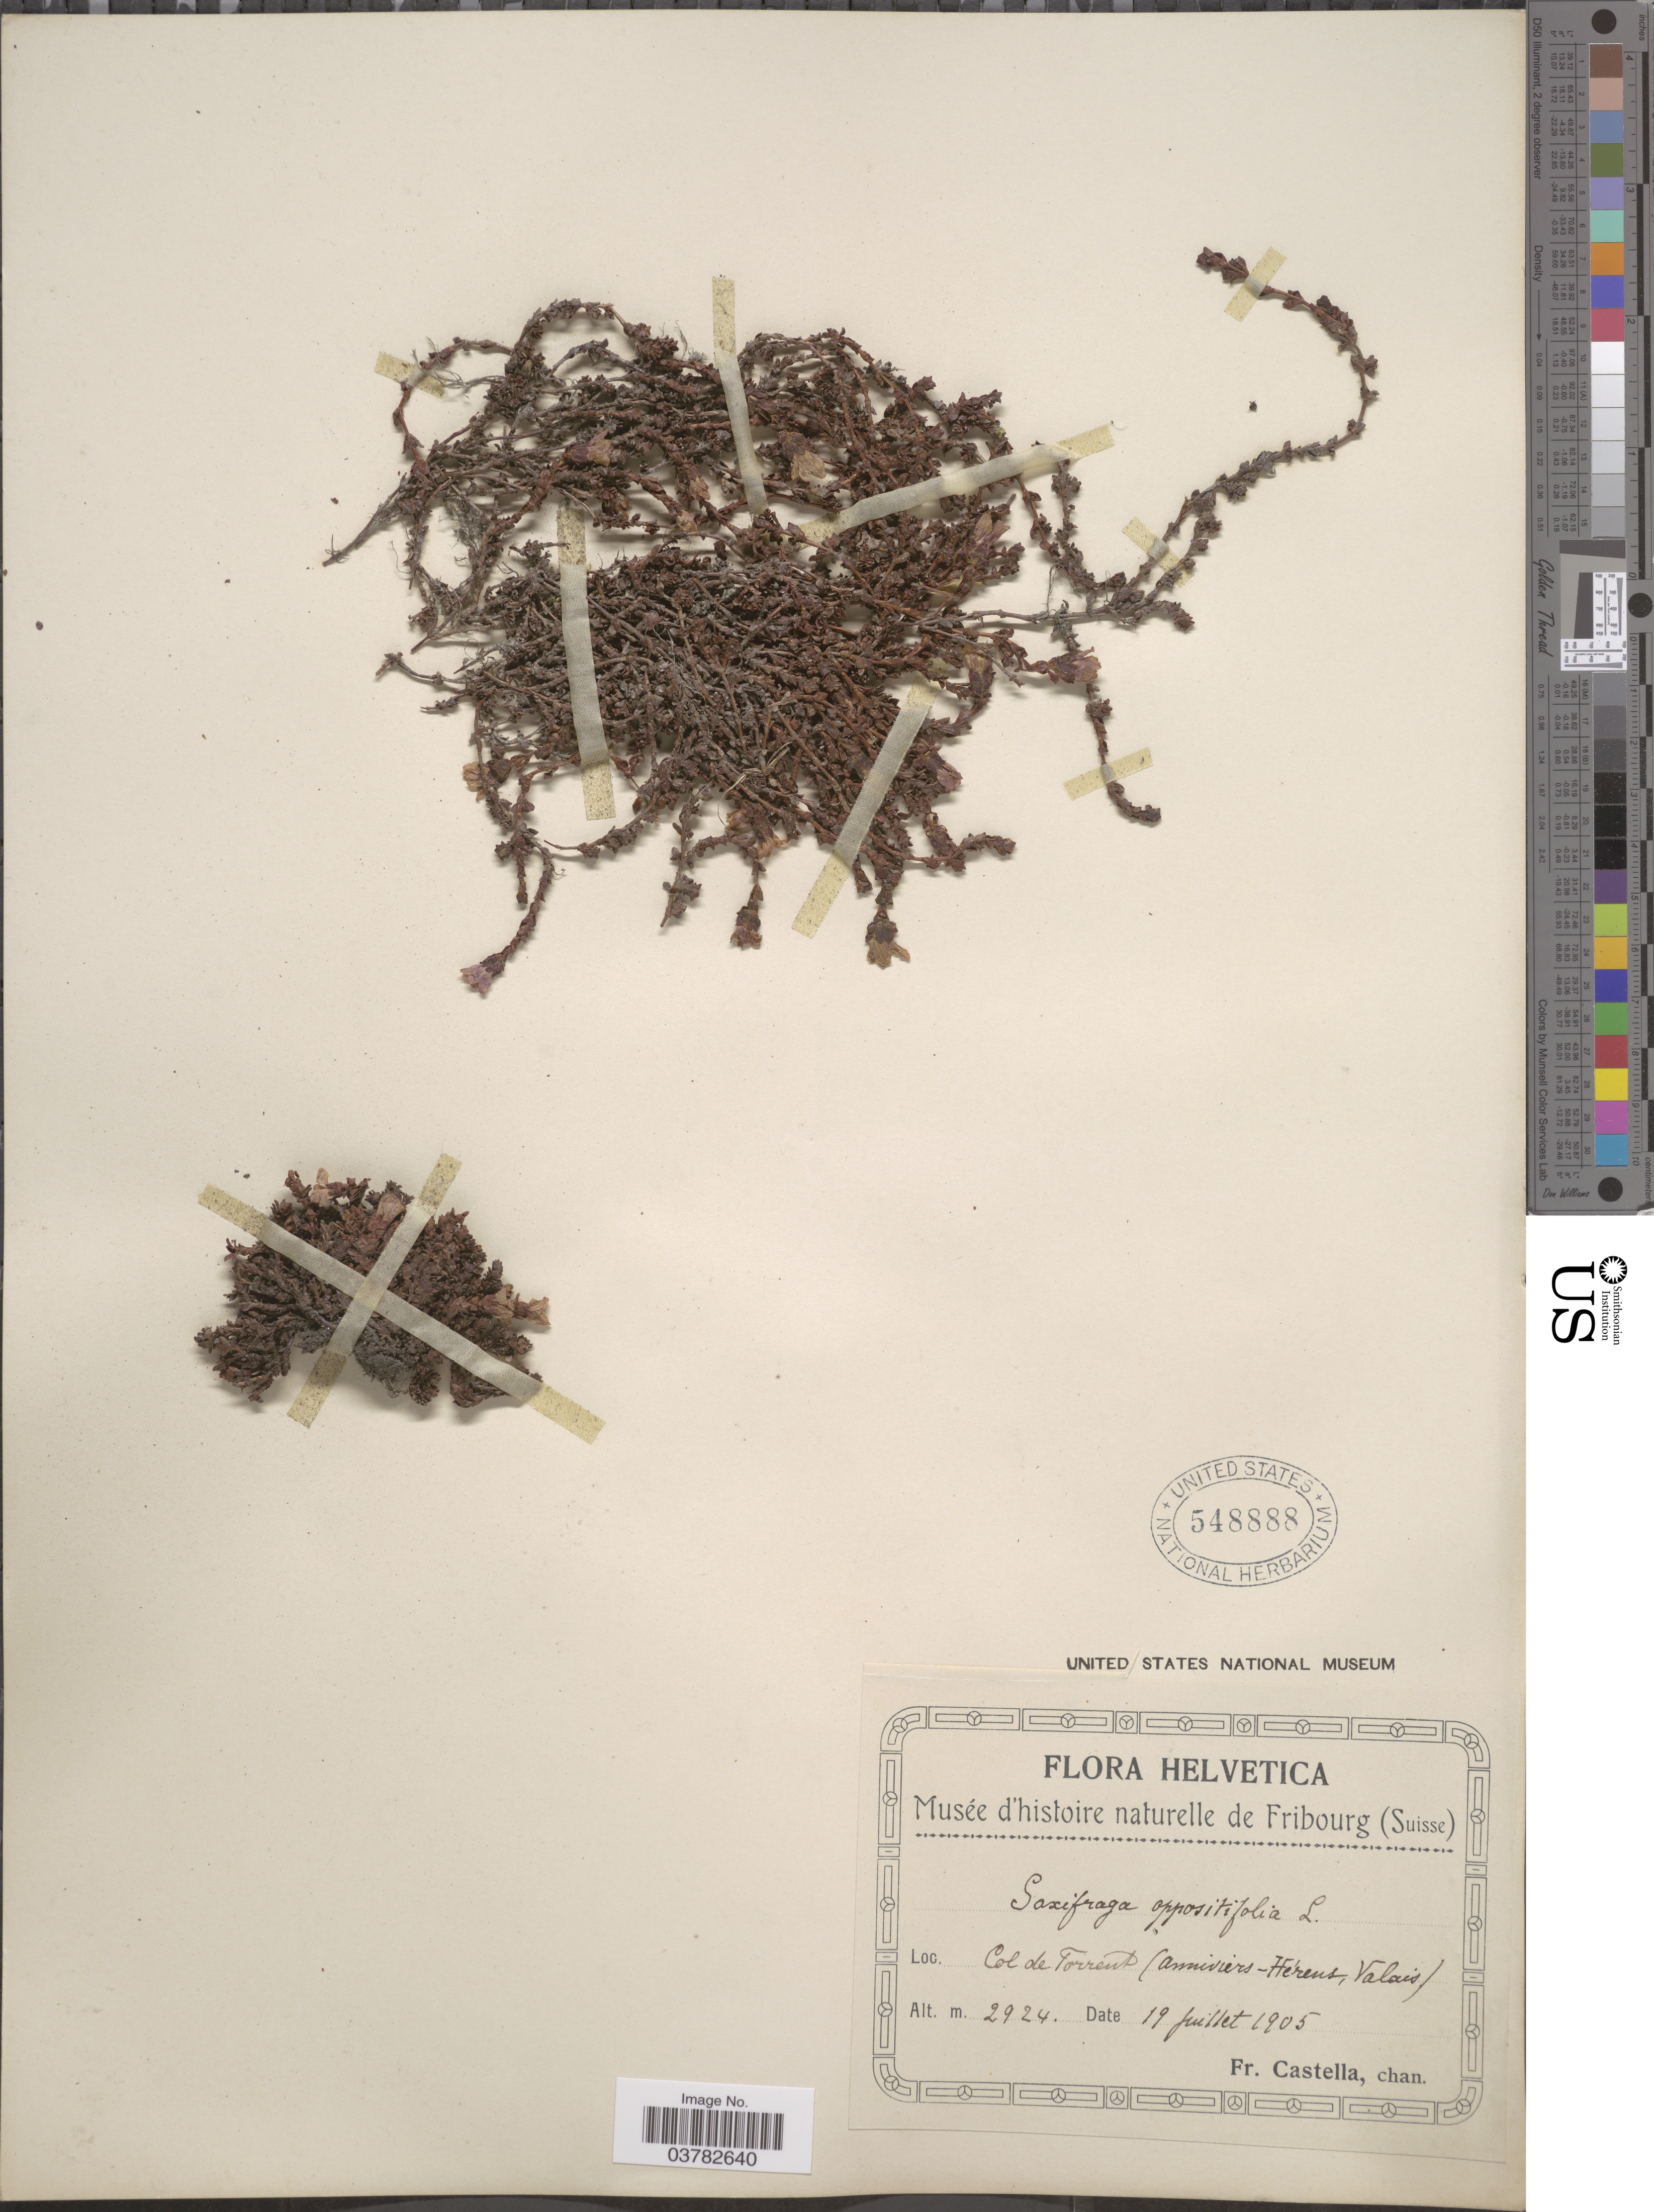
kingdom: Plantae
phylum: Tracheophyta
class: Magnoliopsida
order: Saxifragales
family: Saxifragaceae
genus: Saxifraga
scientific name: Saxifraga oppositifolia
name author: L.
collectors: Fr. Castella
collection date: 1905-07-19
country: Switzerland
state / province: Valais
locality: Helvetica. Col de Torrent (Anniviers - Hérens).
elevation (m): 2924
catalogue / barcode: US 548888